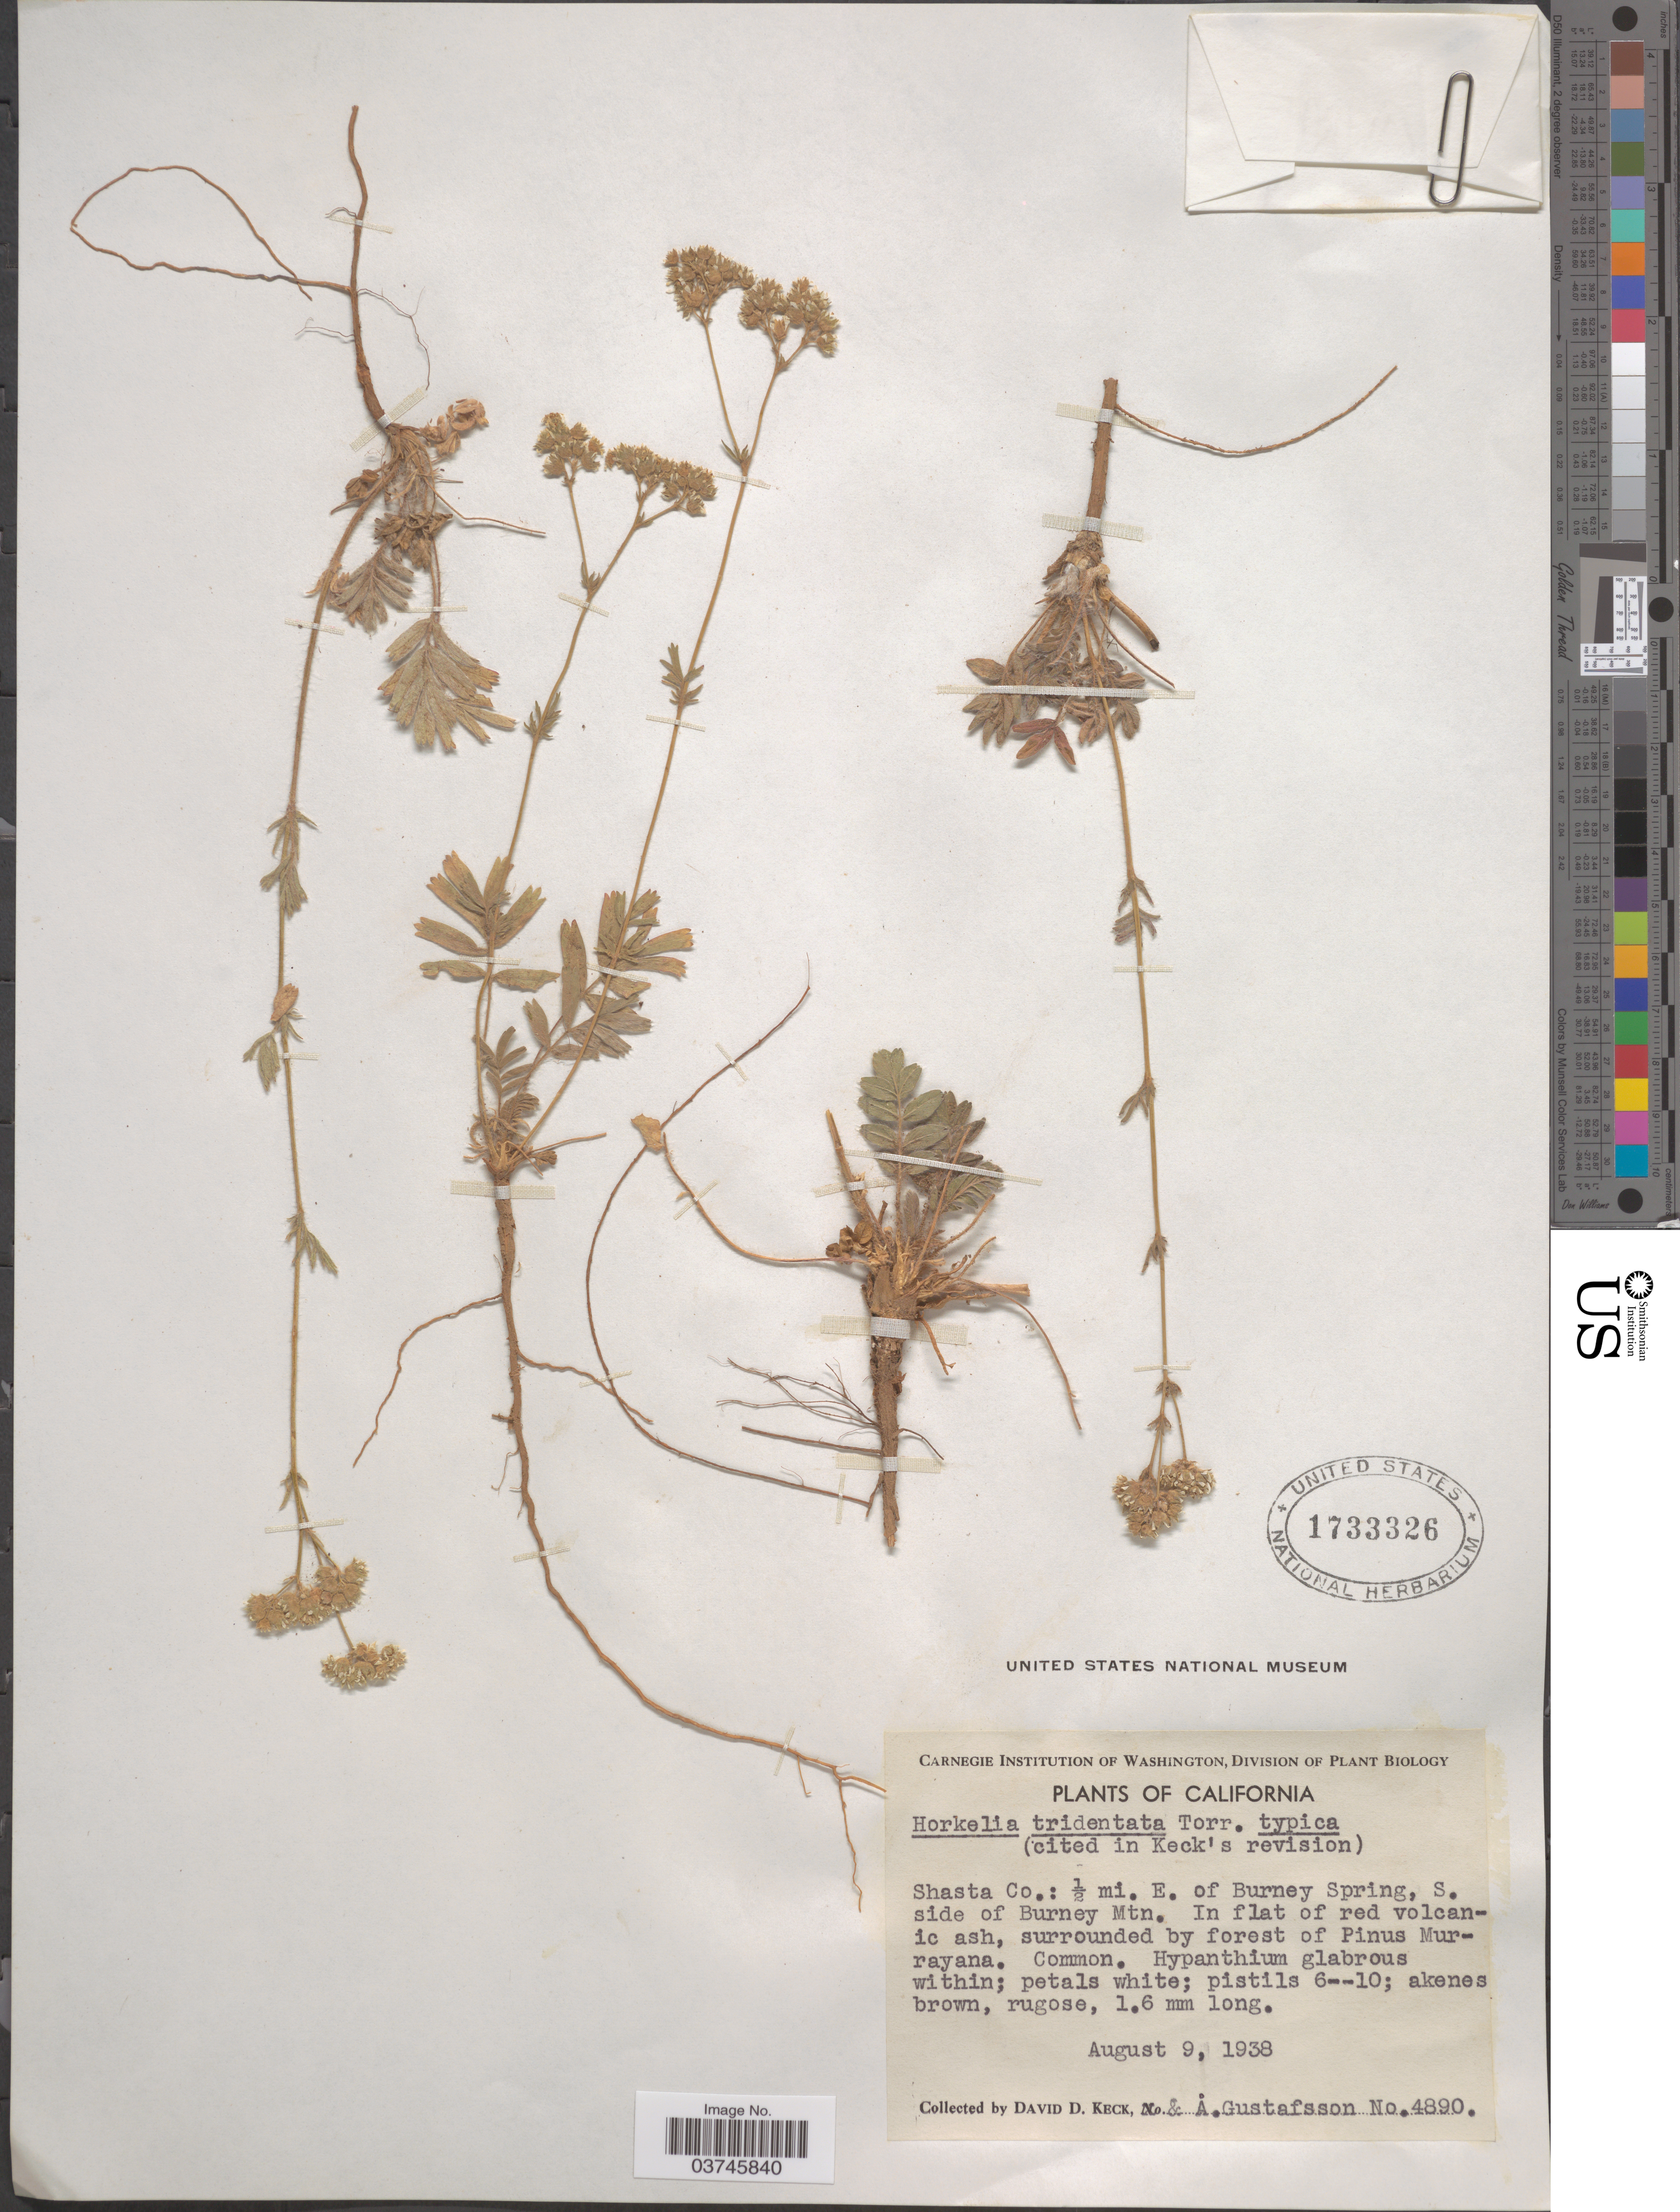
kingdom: Plantae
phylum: Tracheophyta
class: Magnoliopsida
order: Rosales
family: Rosaceae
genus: Potentilla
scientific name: Potentilla tilingii var. tilingii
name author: (Regel) Greene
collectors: D. D. Keck & A. Gustafsson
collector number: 4890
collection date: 1938-08-09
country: United States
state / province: California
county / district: Shasta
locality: Shasta Co.: ½ mi. E. of Burney Spring, S. side of Burney Mtn.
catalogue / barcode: US 1733326